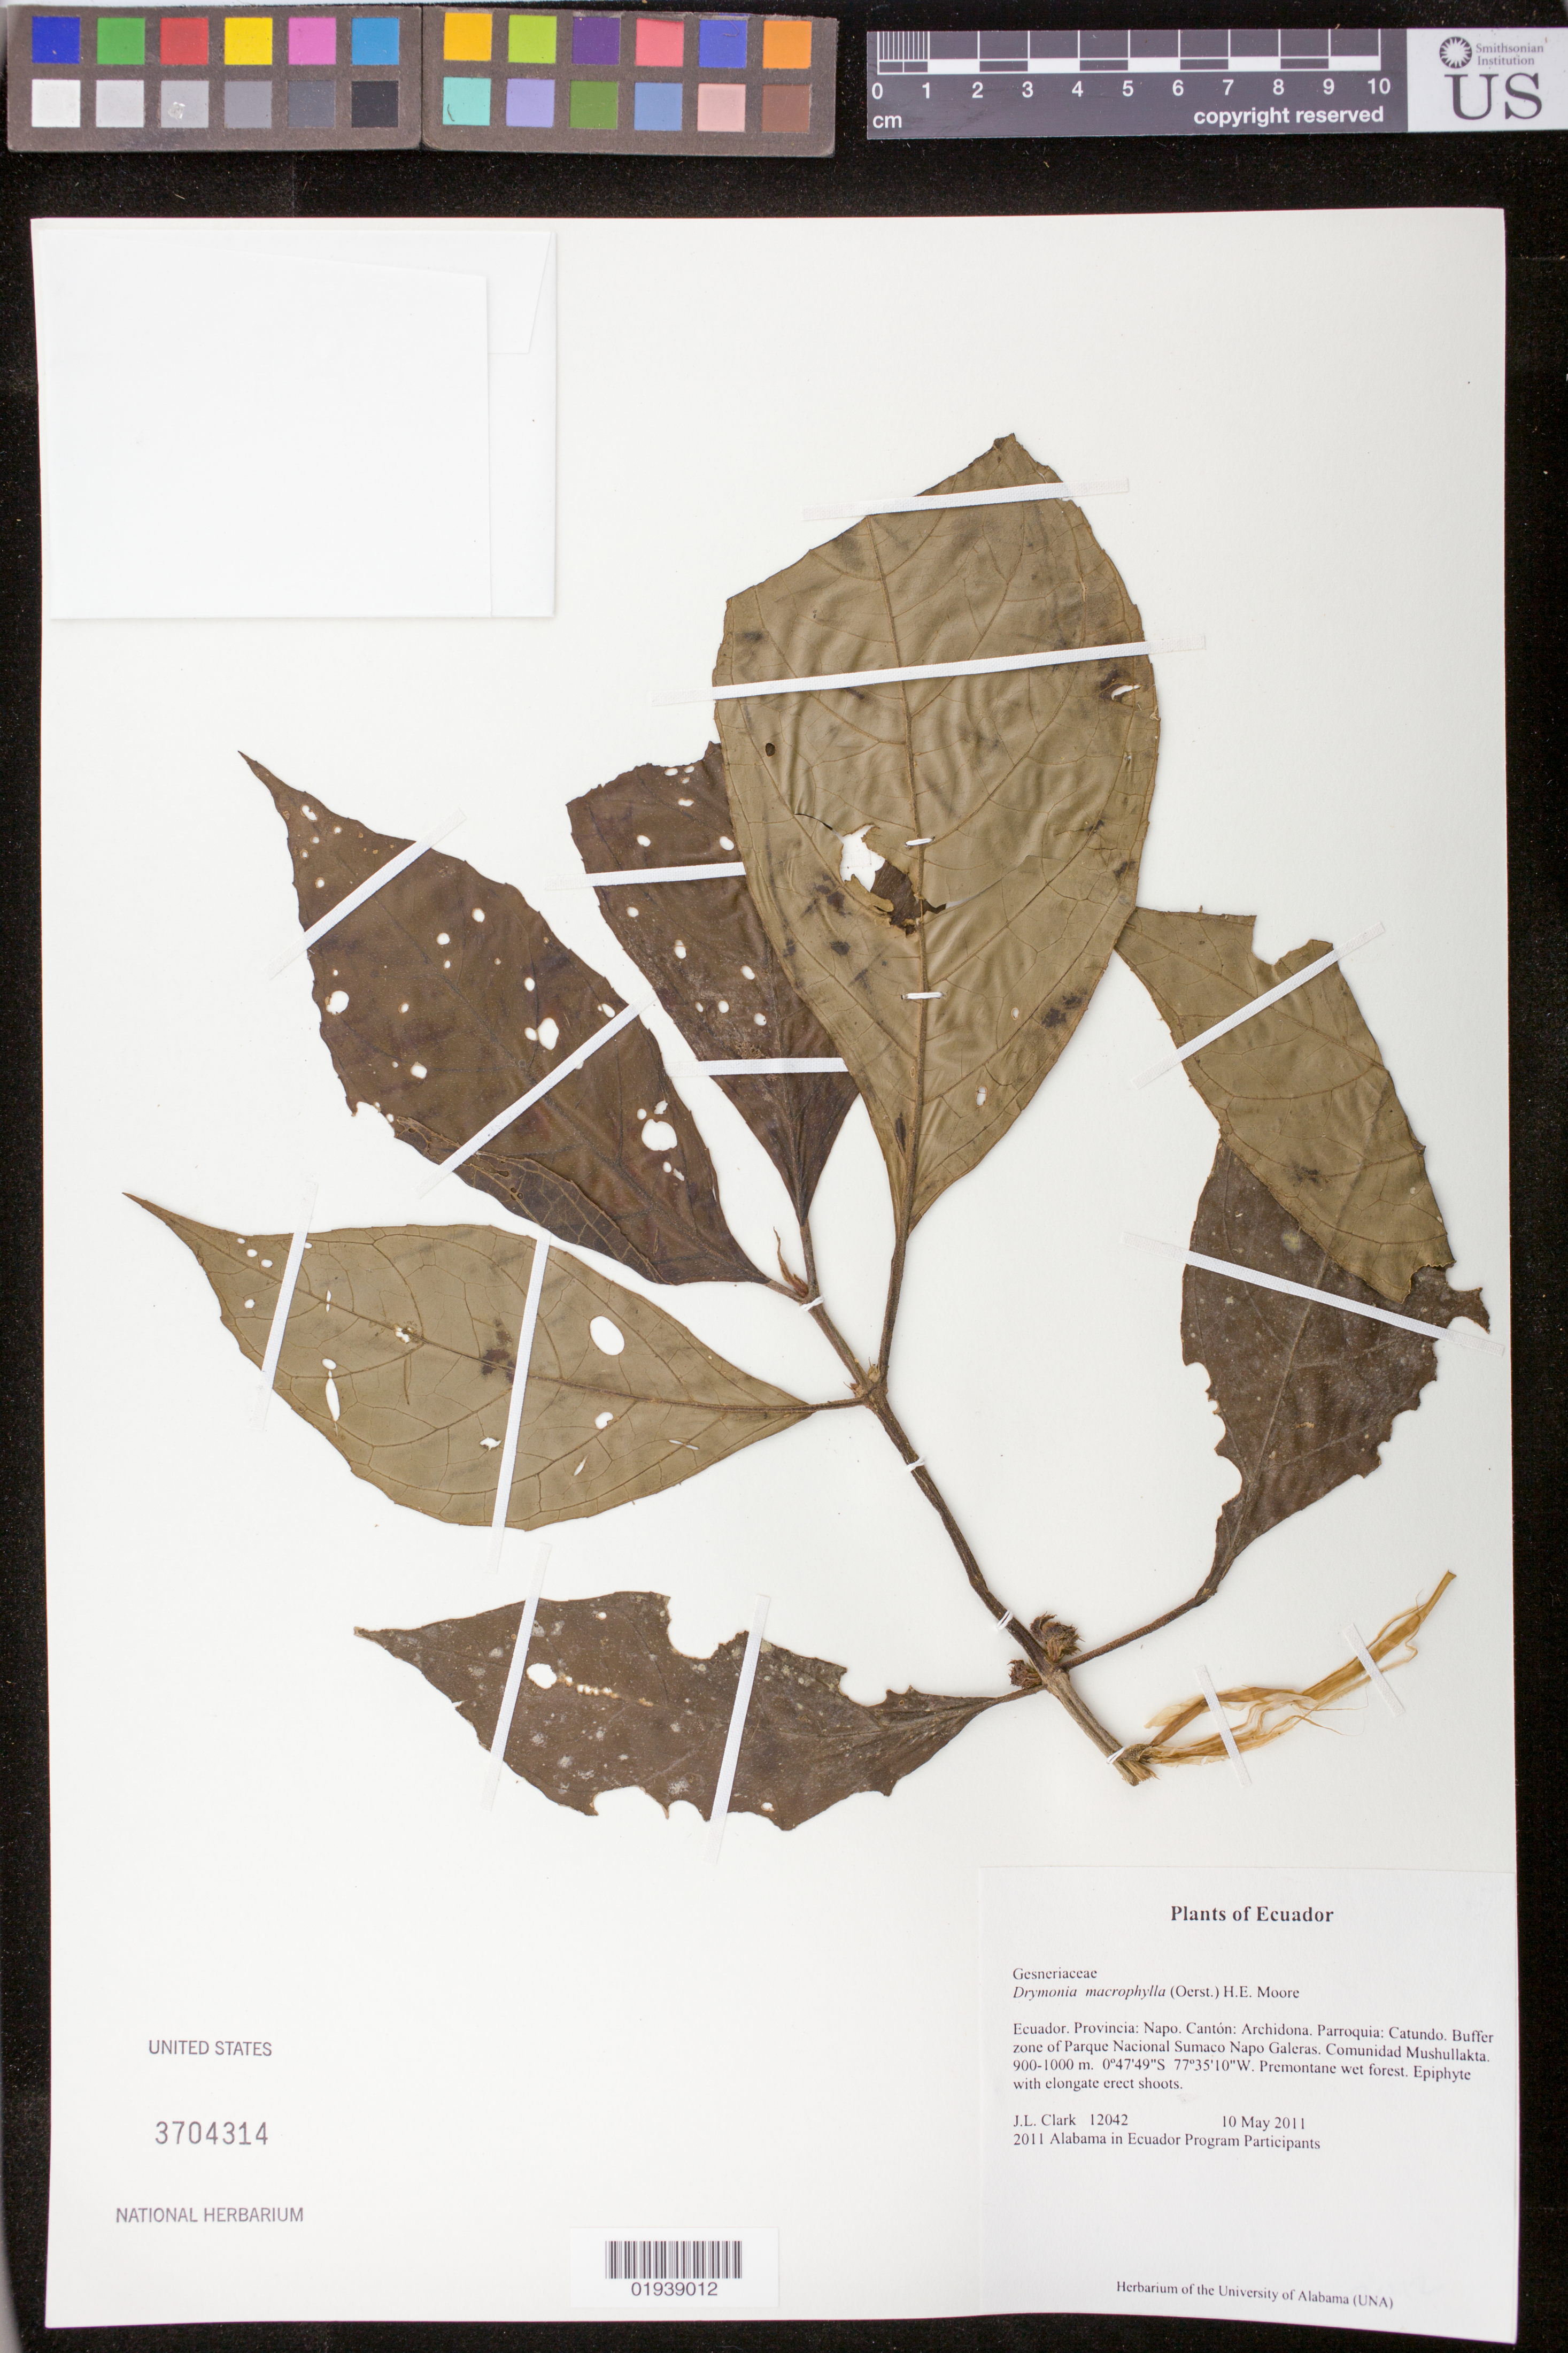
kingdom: Plantae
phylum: Tracheophyta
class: Magnoliopsida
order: Lamiales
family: Gesneriaceae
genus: Drymonia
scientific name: Drymonia macrophylla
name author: (Oerst.) H.E. Moore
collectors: J. L. Clark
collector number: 12042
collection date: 2011-05-10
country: Ecuador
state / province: Napo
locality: Canton Archidona, Parroquia Catundo, Buffer zone of Parque National Sumaco Napo Galeras. Communidad Mushullakta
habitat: Premontane wet forest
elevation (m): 900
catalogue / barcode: US 3704314